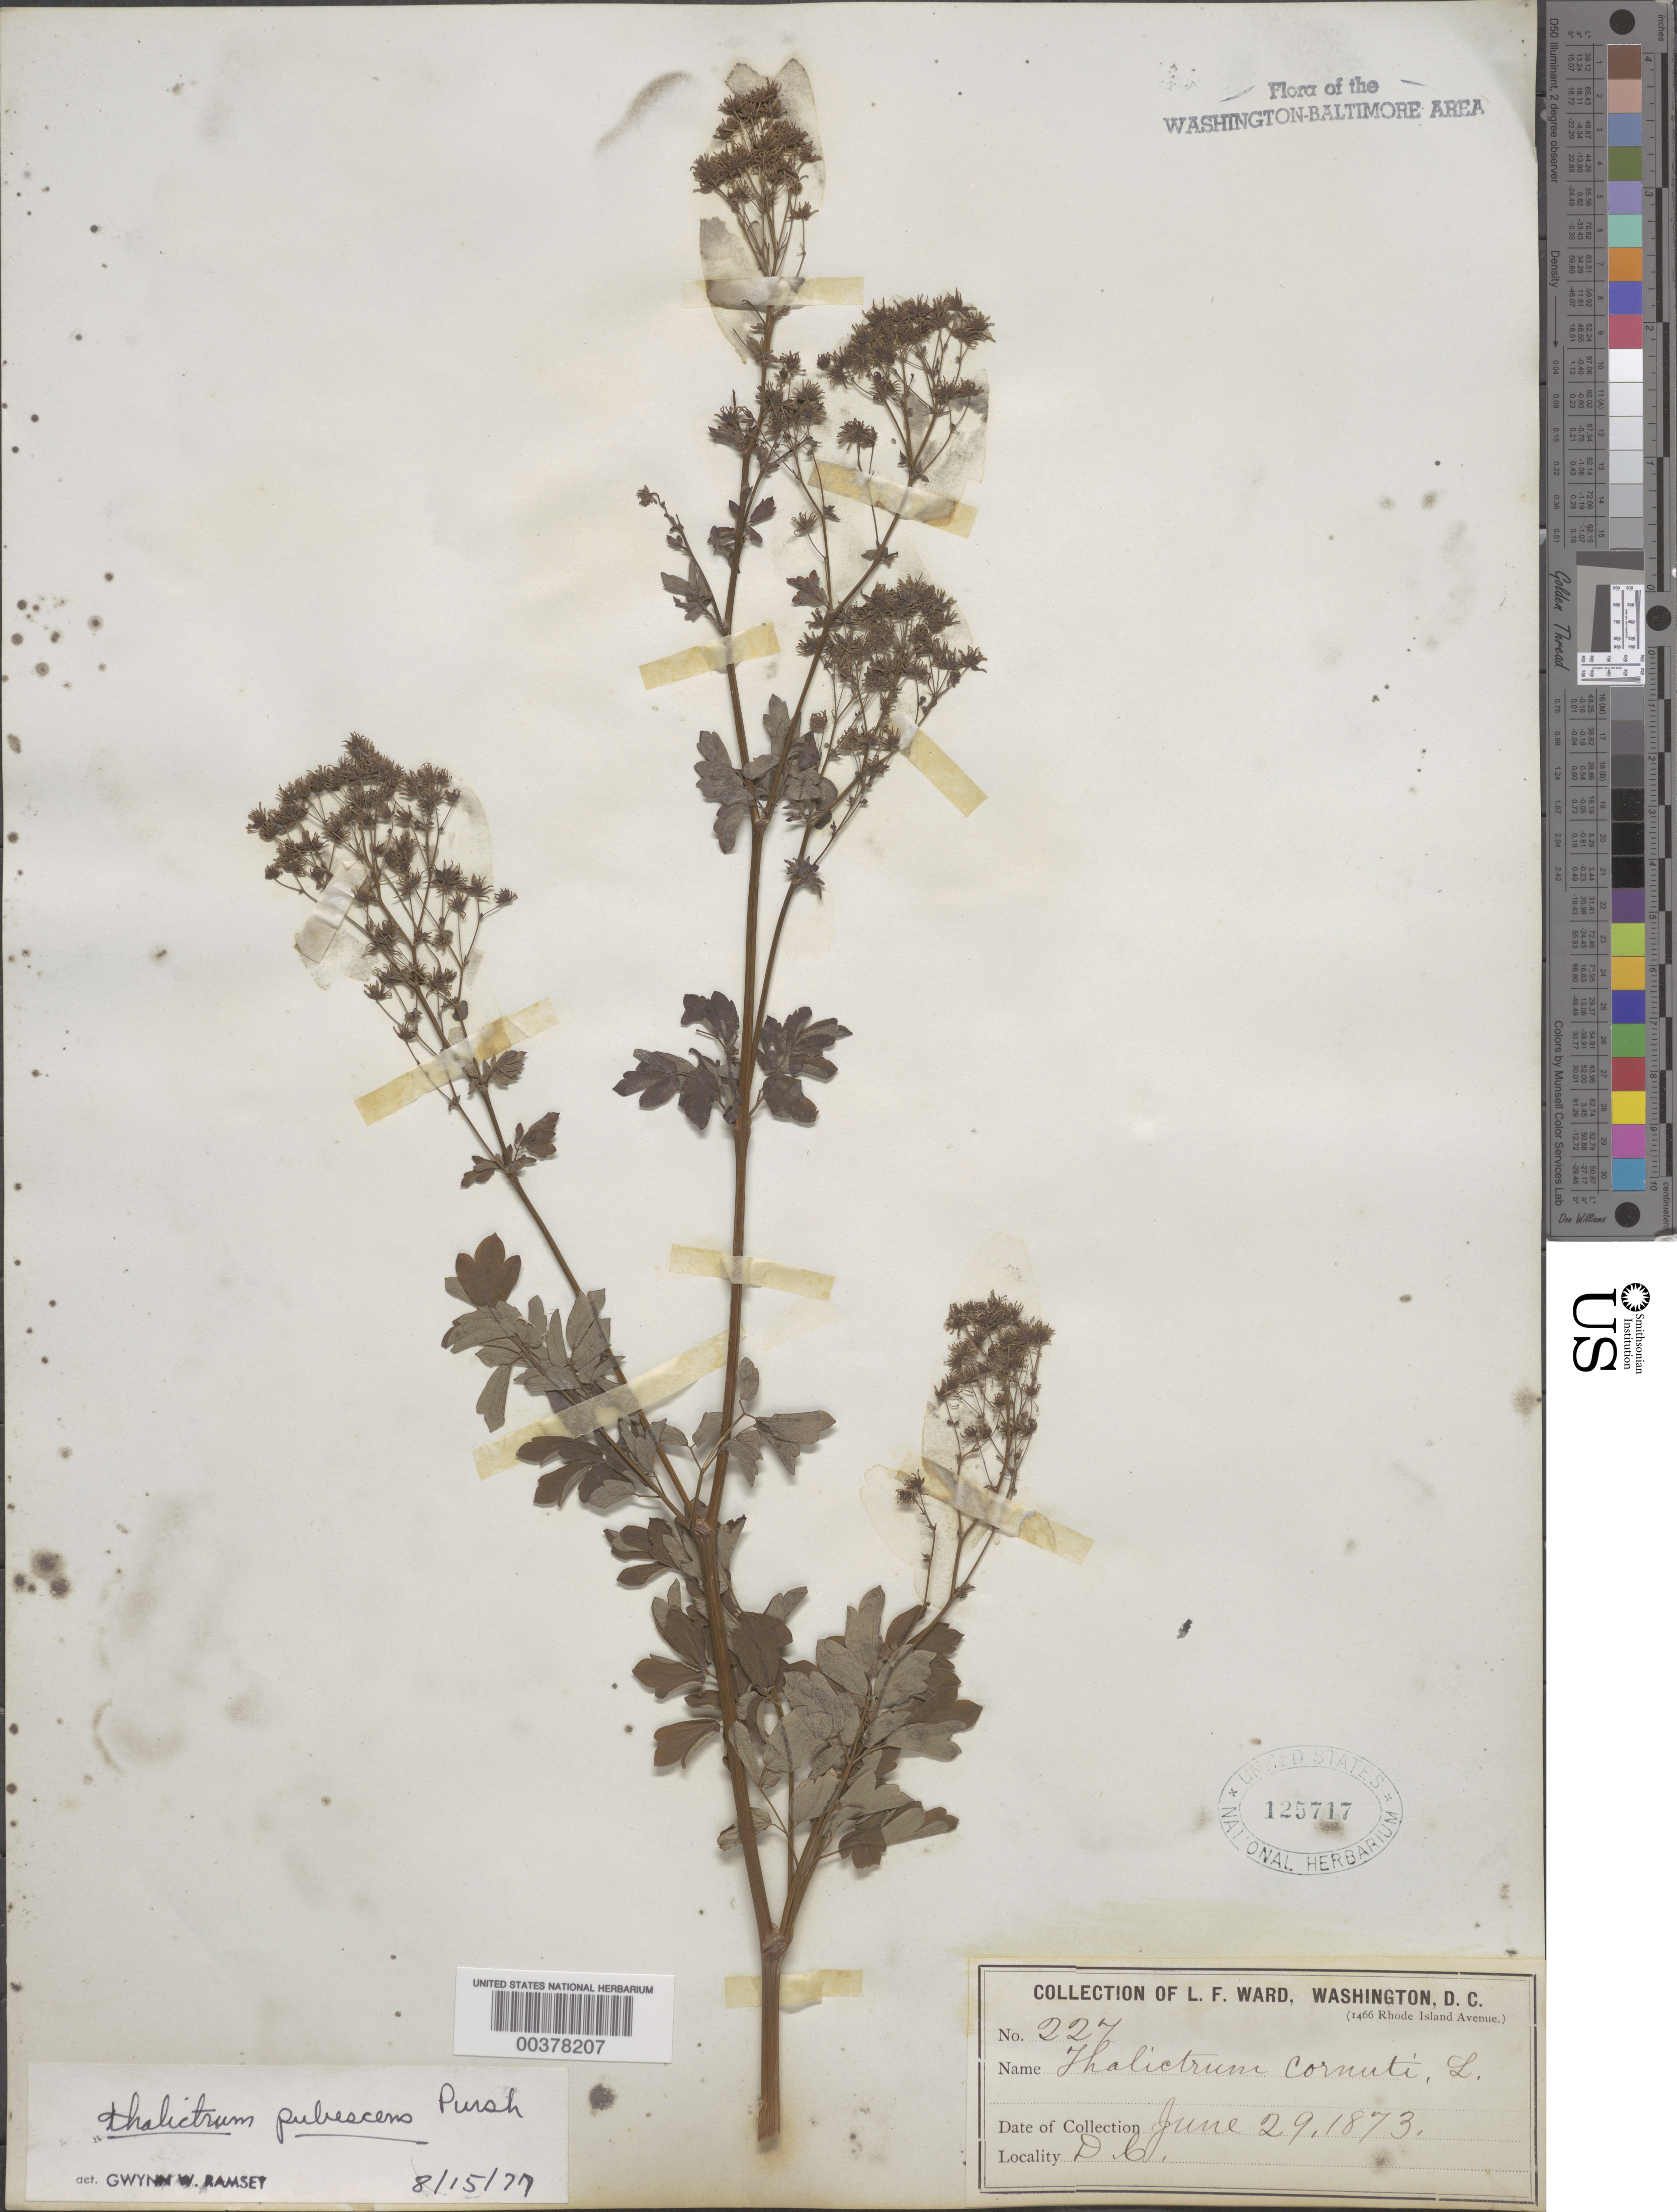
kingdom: Plantae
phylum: Tracheophyta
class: Magnoliopsida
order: Ranunculales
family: Ranunculaceae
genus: Thalictrum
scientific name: Thalictrum pubescens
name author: Pursh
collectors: L. F. Ward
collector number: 227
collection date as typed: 29 Jun 1873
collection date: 1873-06-29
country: United States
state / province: District of Columbia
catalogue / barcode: US 125717